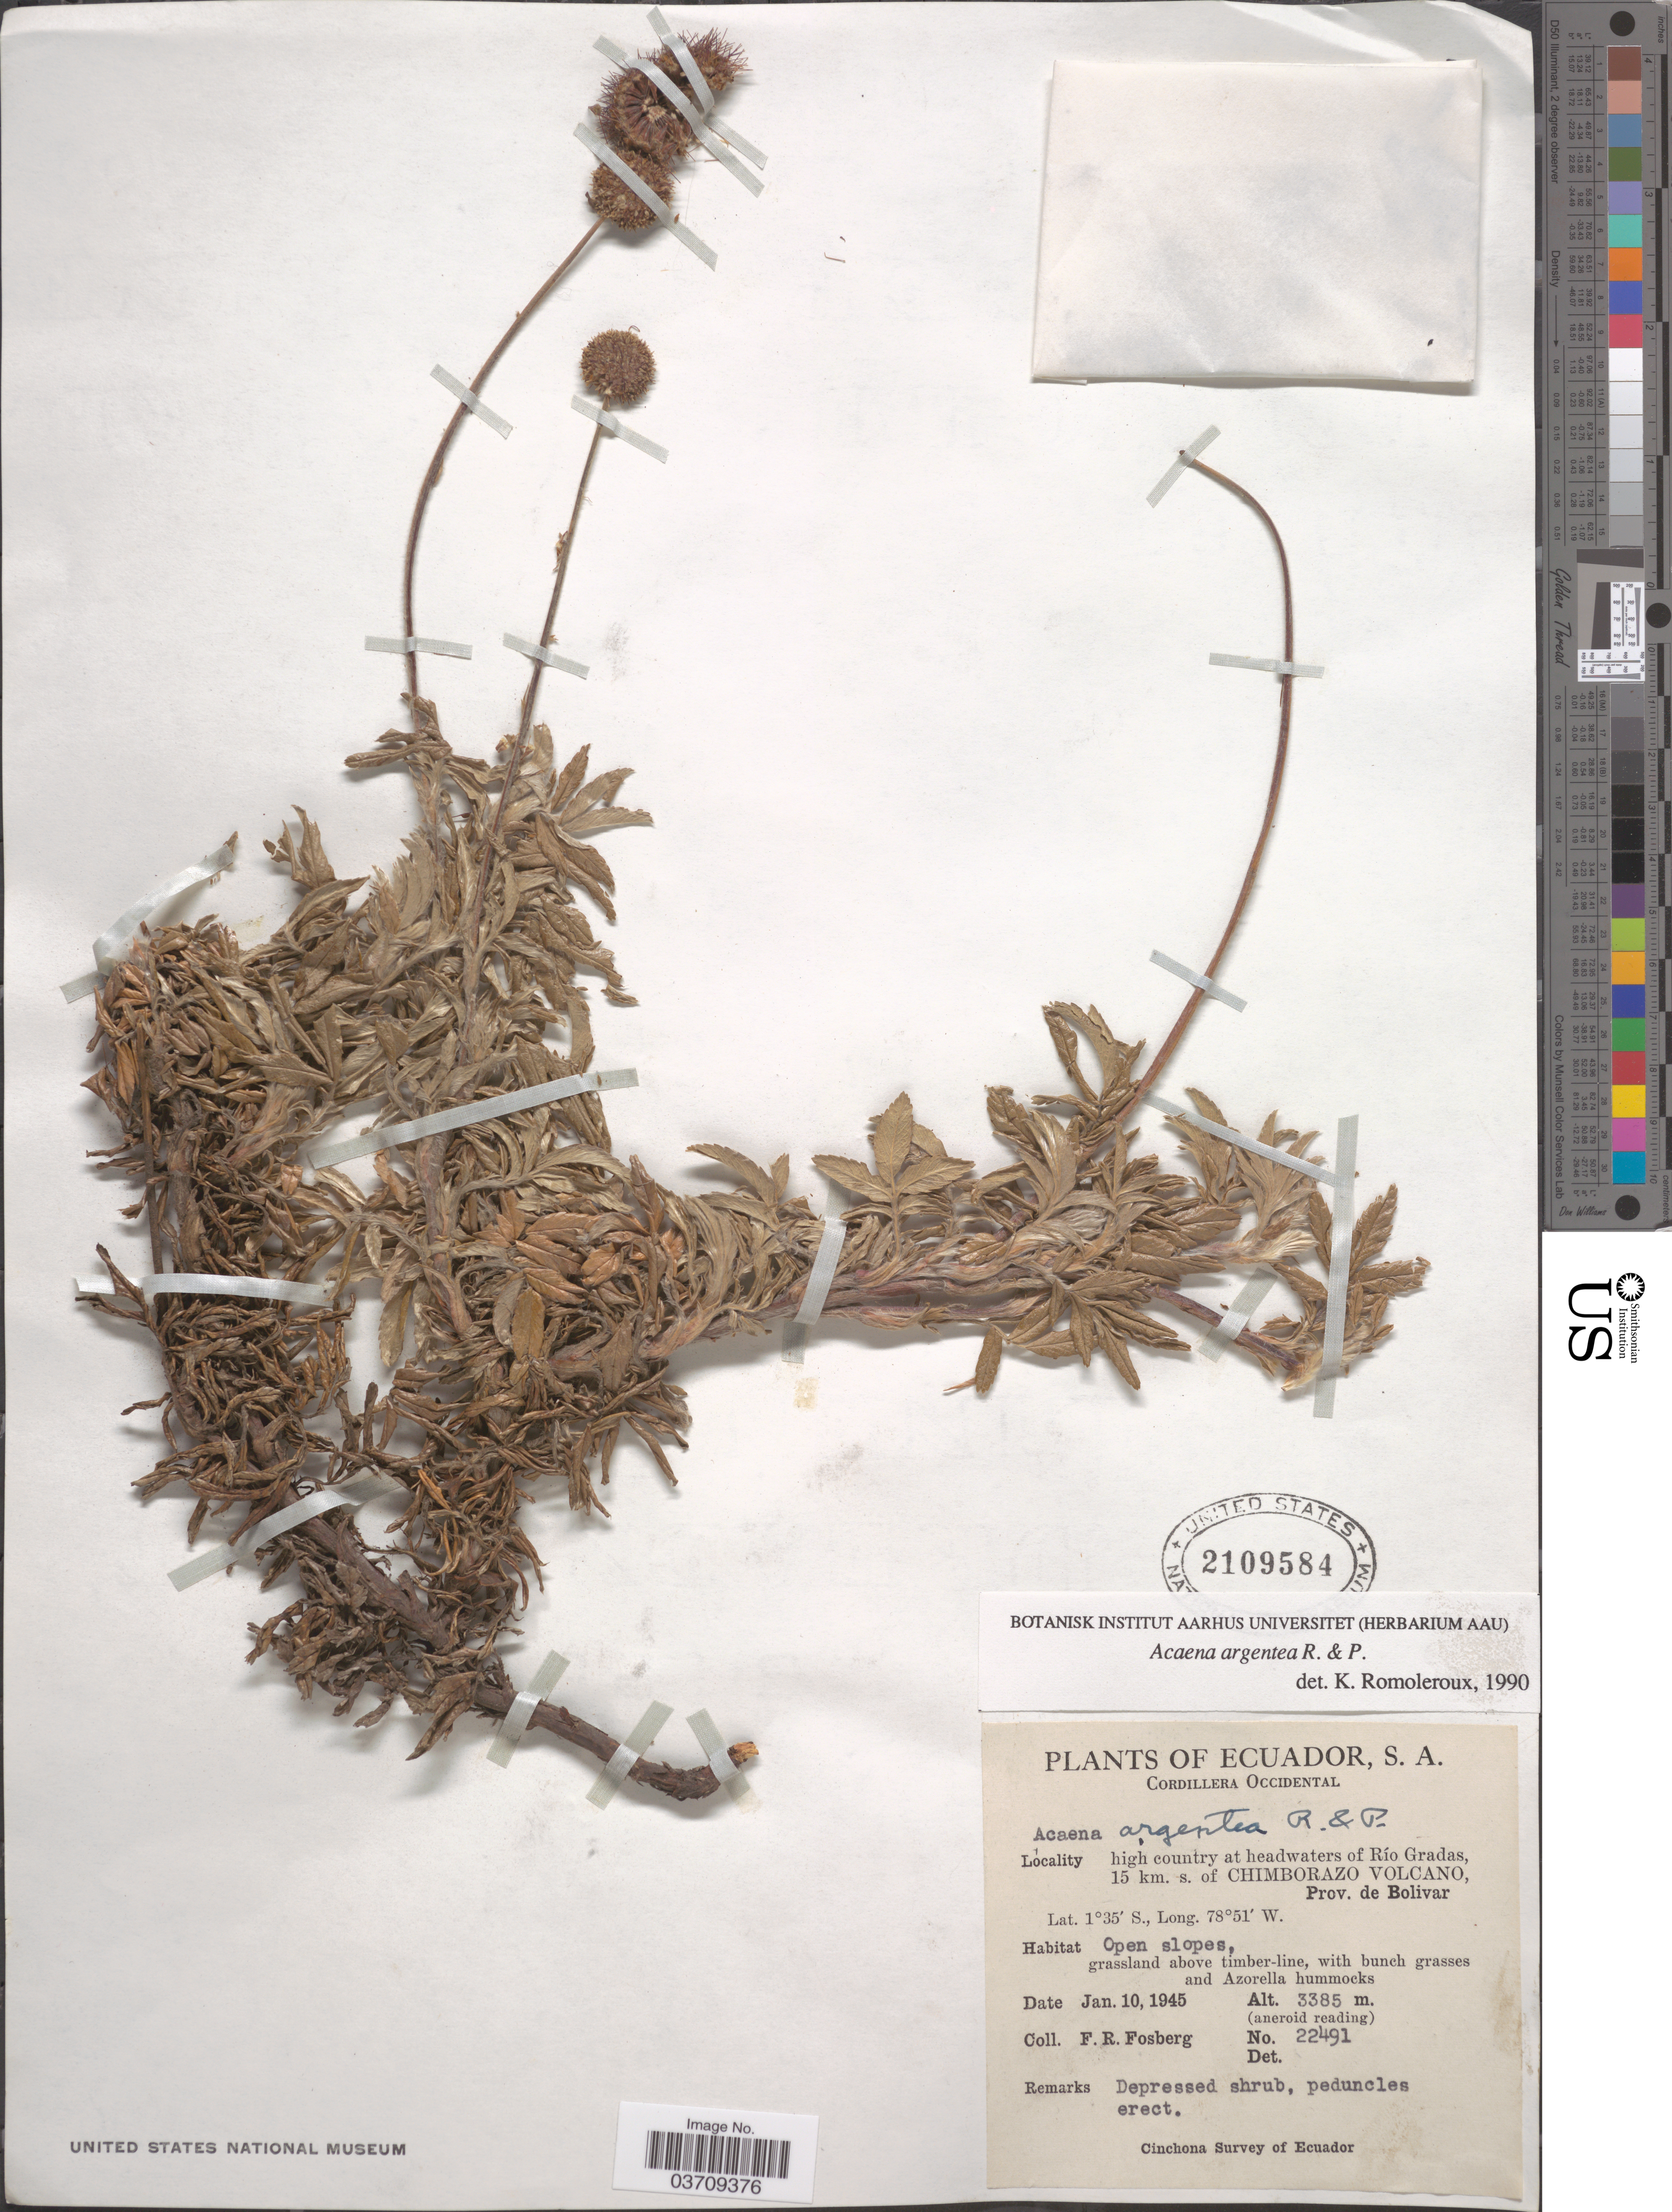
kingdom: Plantae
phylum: Tracheophyta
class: Magnoliopsida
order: Rosales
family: Rosaceae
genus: Acaena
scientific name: Acaena cylindristachya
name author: Ruiz & Pav.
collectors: F. R. Fosberg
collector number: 22491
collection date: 1945-01-10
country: Ecuador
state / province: Bolívar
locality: Cordillera Occidental. High country at headwaters of Río Gradas, 15 km. s. of Chimborazo Volcano.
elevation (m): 3385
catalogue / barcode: US 2109584